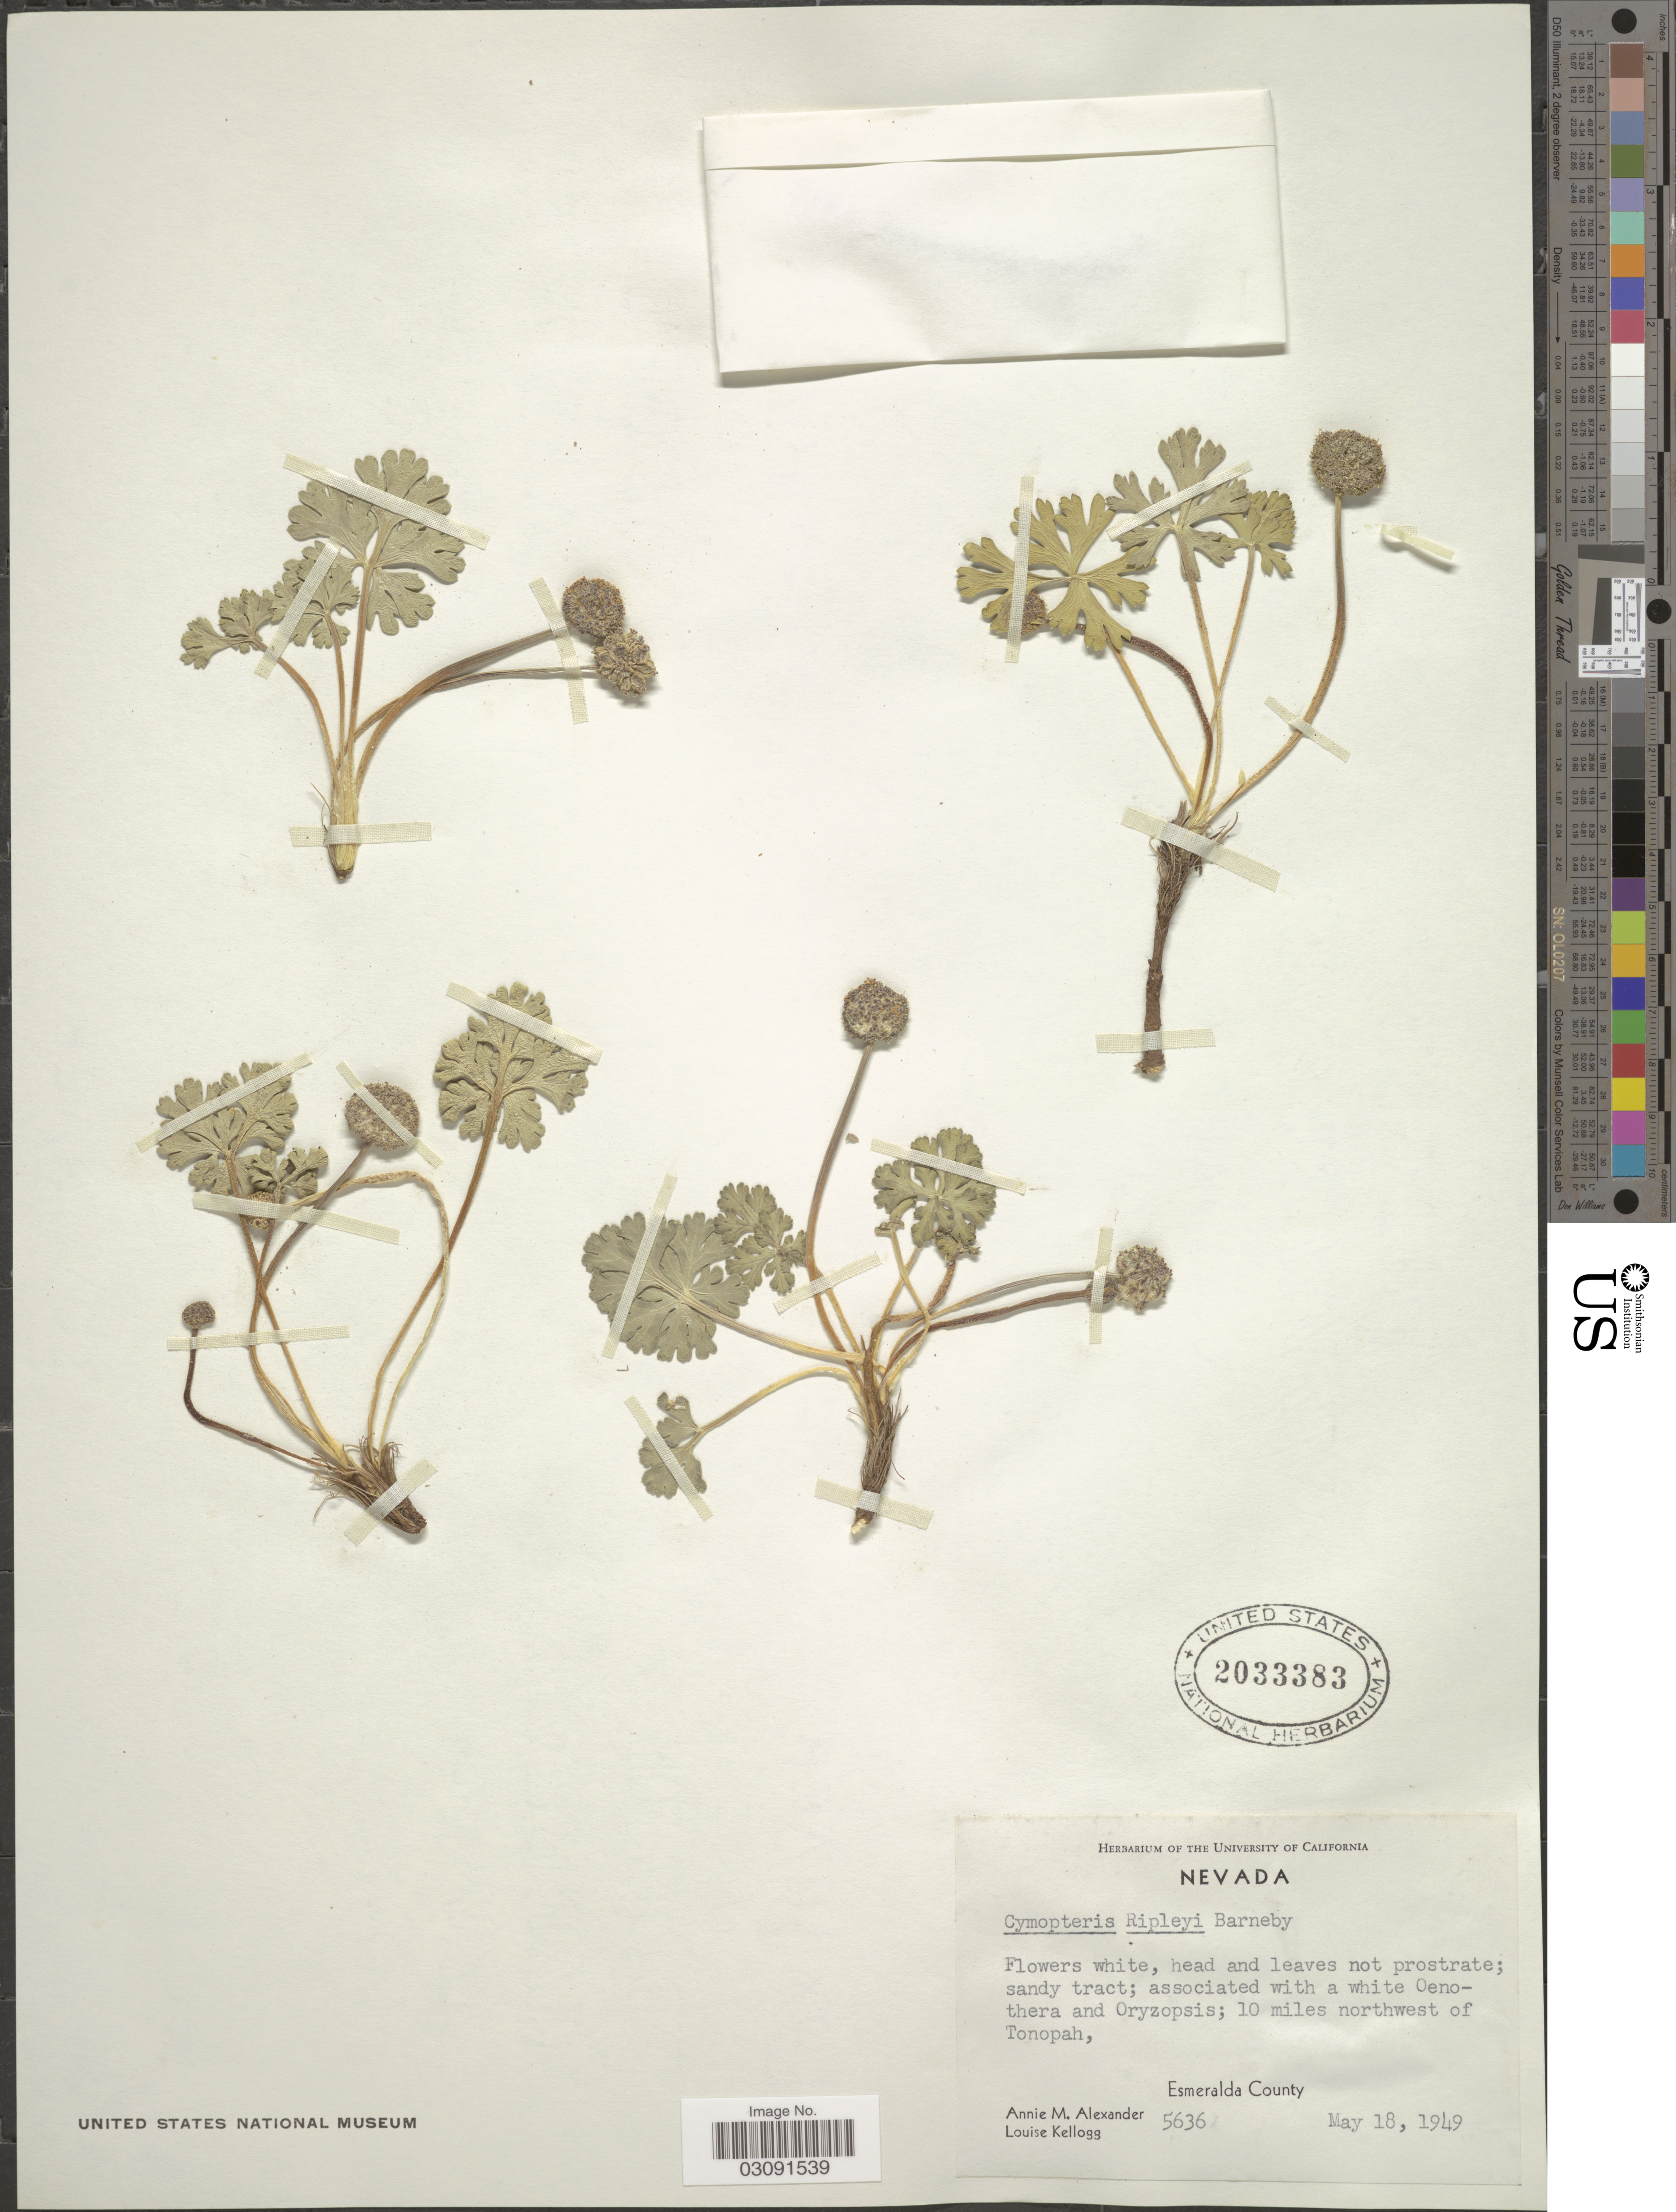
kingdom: Plantae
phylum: Tracheophyta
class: Magnoliopsida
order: Apiales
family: Apiaceae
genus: Cymopterus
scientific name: Cymopterus ripleyi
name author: Barneby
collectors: A. M. Alexander & L. Kellogg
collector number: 5636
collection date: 1949-05-18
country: United States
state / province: Nevada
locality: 10 miles northwest of Tonopah, Esmeralda County.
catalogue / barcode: US 2033383